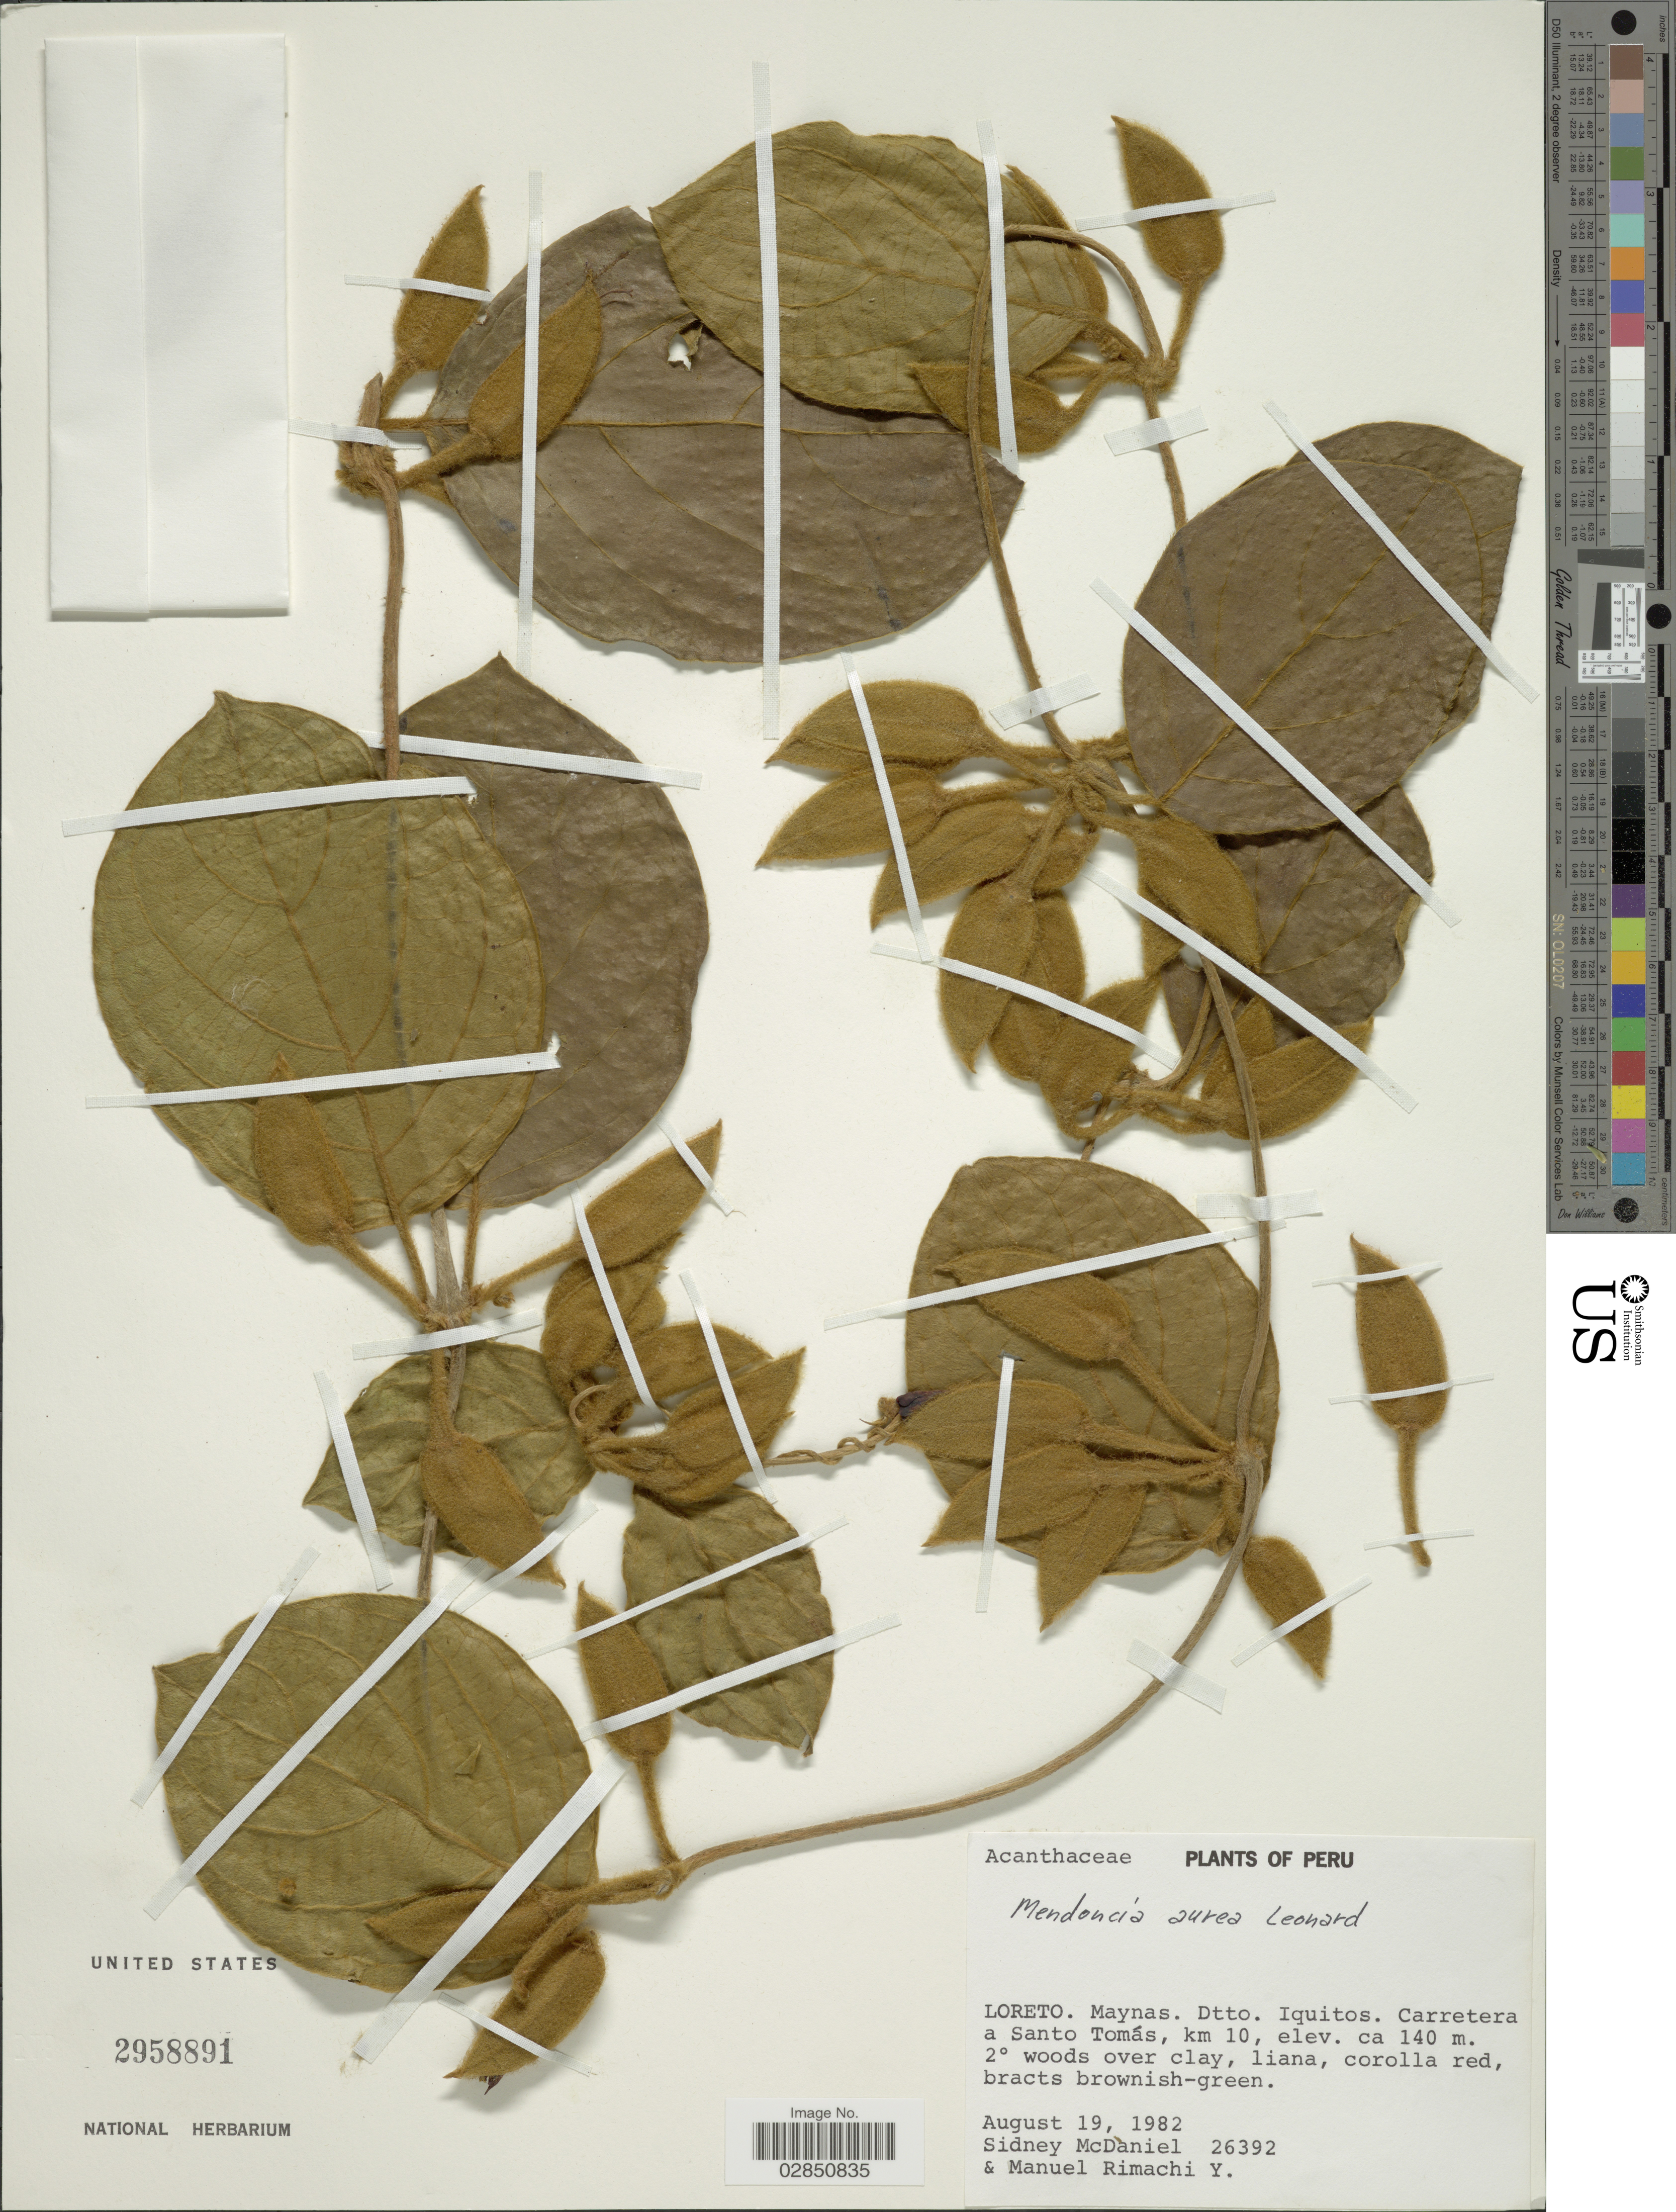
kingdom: Plantae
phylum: Tracheophyta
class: Magnoliopsida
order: Lamiales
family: Acanthaceae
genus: Mendoncia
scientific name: Mendoncia aurea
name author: Leonard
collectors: S. McDaniel & M. Rimachi Y.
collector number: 26392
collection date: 1982-08-19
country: Peru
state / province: Loreto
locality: Maynas. Dtto. Iquitos. Carretera a Santo Tomás, km 10.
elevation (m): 140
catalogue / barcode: US 2958891